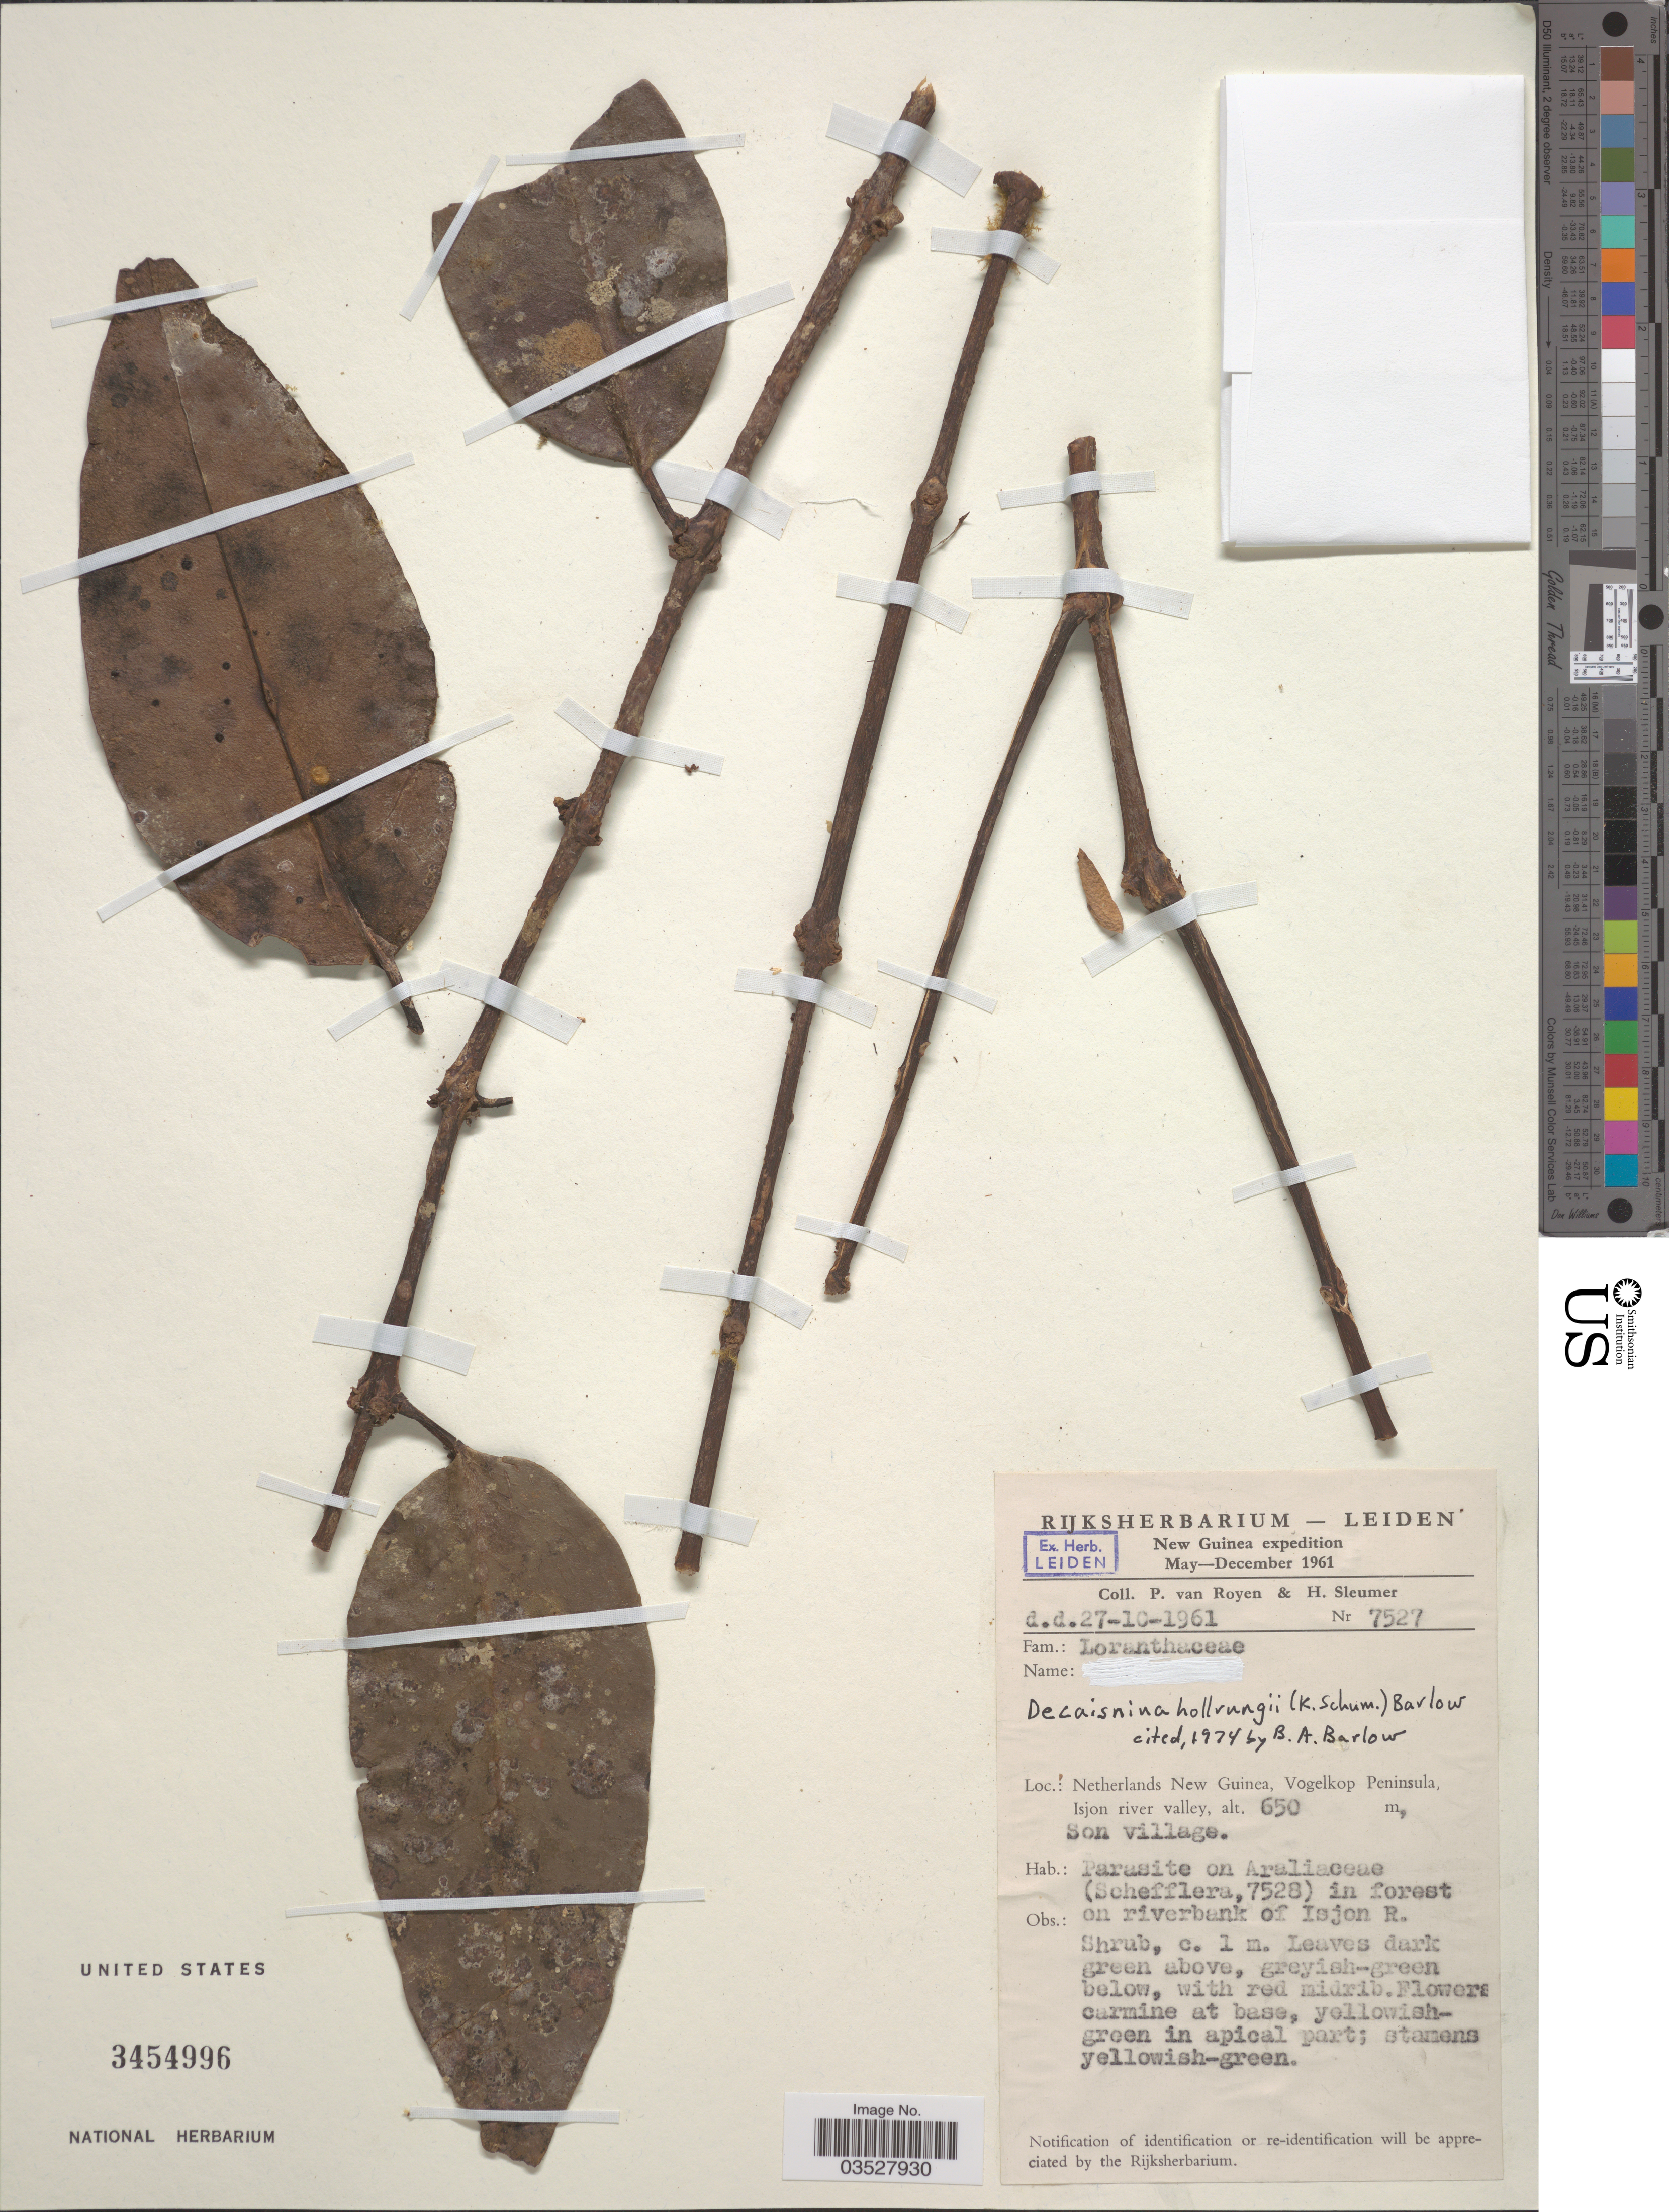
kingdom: Plantae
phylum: Tracheophyta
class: Magnoliopsida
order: Santalales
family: Loranthaceae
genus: Decaisnina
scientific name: Decaisnina hollrungii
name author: (K. Schum.) Barlow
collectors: P. van Royen & H. O. Sleumer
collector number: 7527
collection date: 1961-10-27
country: Indonesia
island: New Guinea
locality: Netherlands New Guinea, Vogelkop Peninsula, Isjon river valley, Son village.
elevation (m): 650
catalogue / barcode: US 3454996